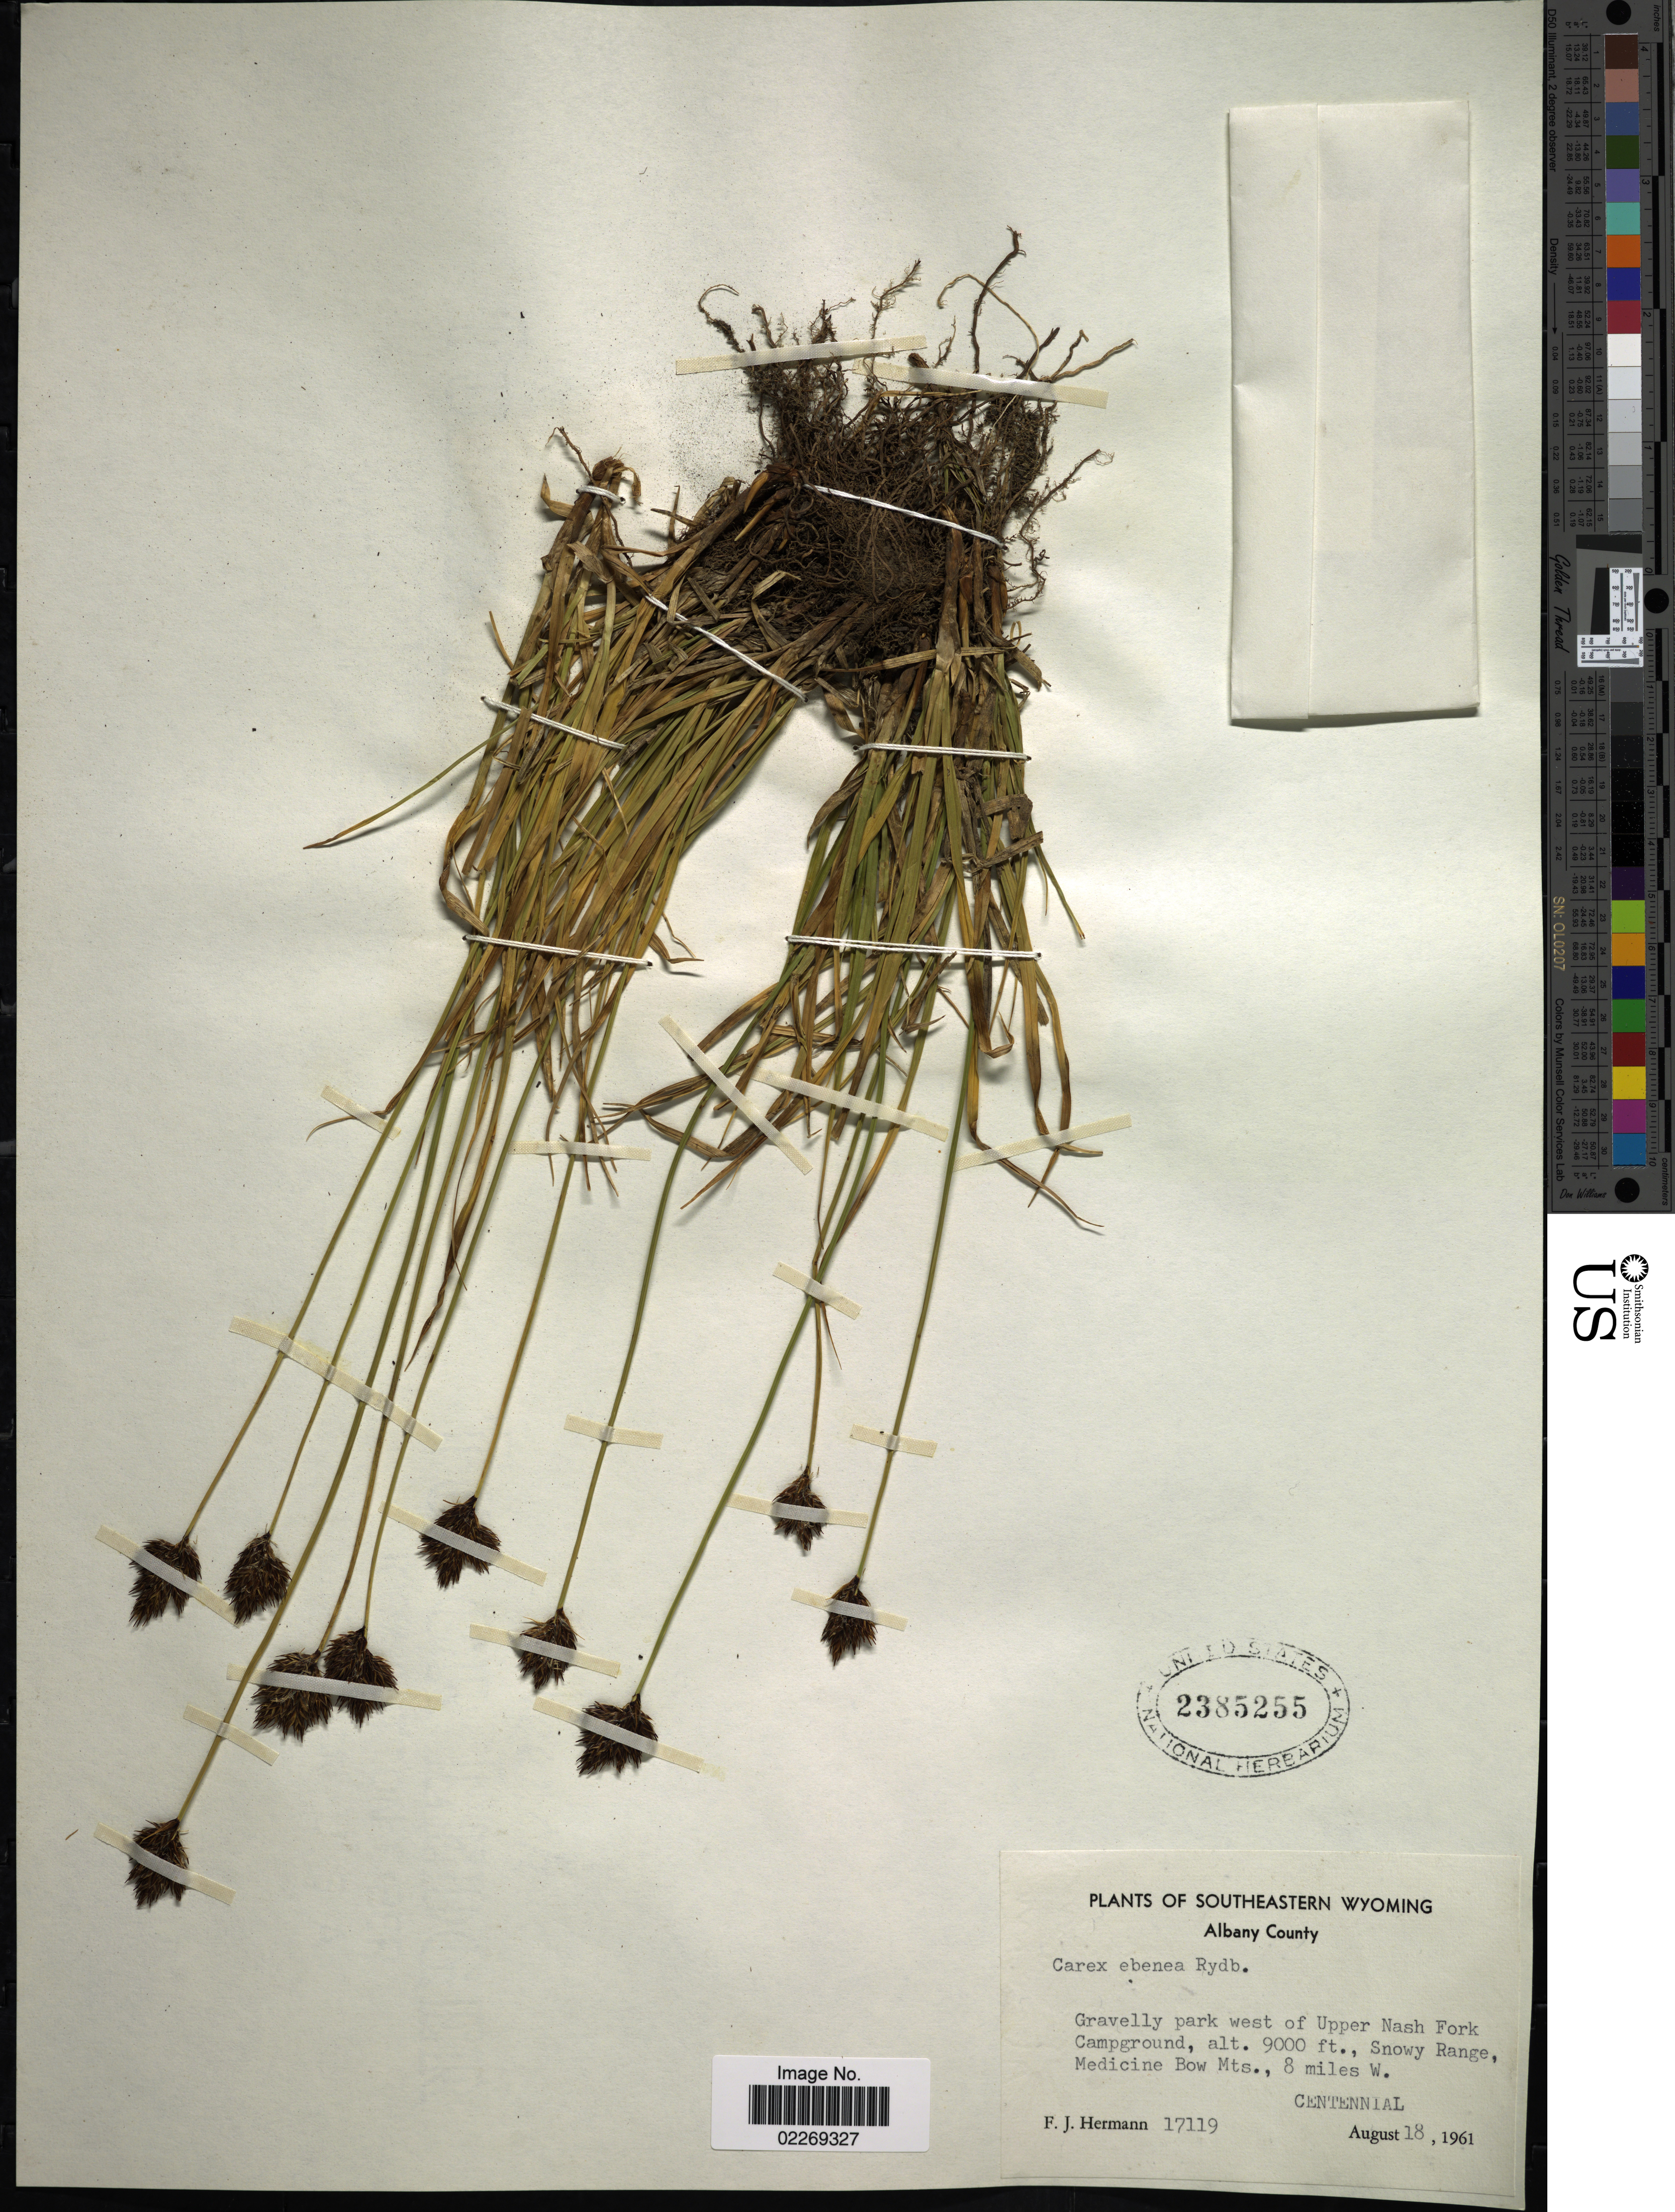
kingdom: Plantae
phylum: Tracheophyta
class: Liliopsida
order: Poales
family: Cyperaceae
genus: Carex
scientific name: Carex ebenea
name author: Rydb.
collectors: F. J. Hermann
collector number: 17119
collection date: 1961-08-18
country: United States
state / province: Wyoming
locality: Southeastern Wyoming. Albany County. Gravelly park west of Upper Nash Fork Campground, Snowy Range, Medicine Bow Mts., 8 miles W. Centennial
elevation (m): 2743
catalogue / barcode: US 2385255